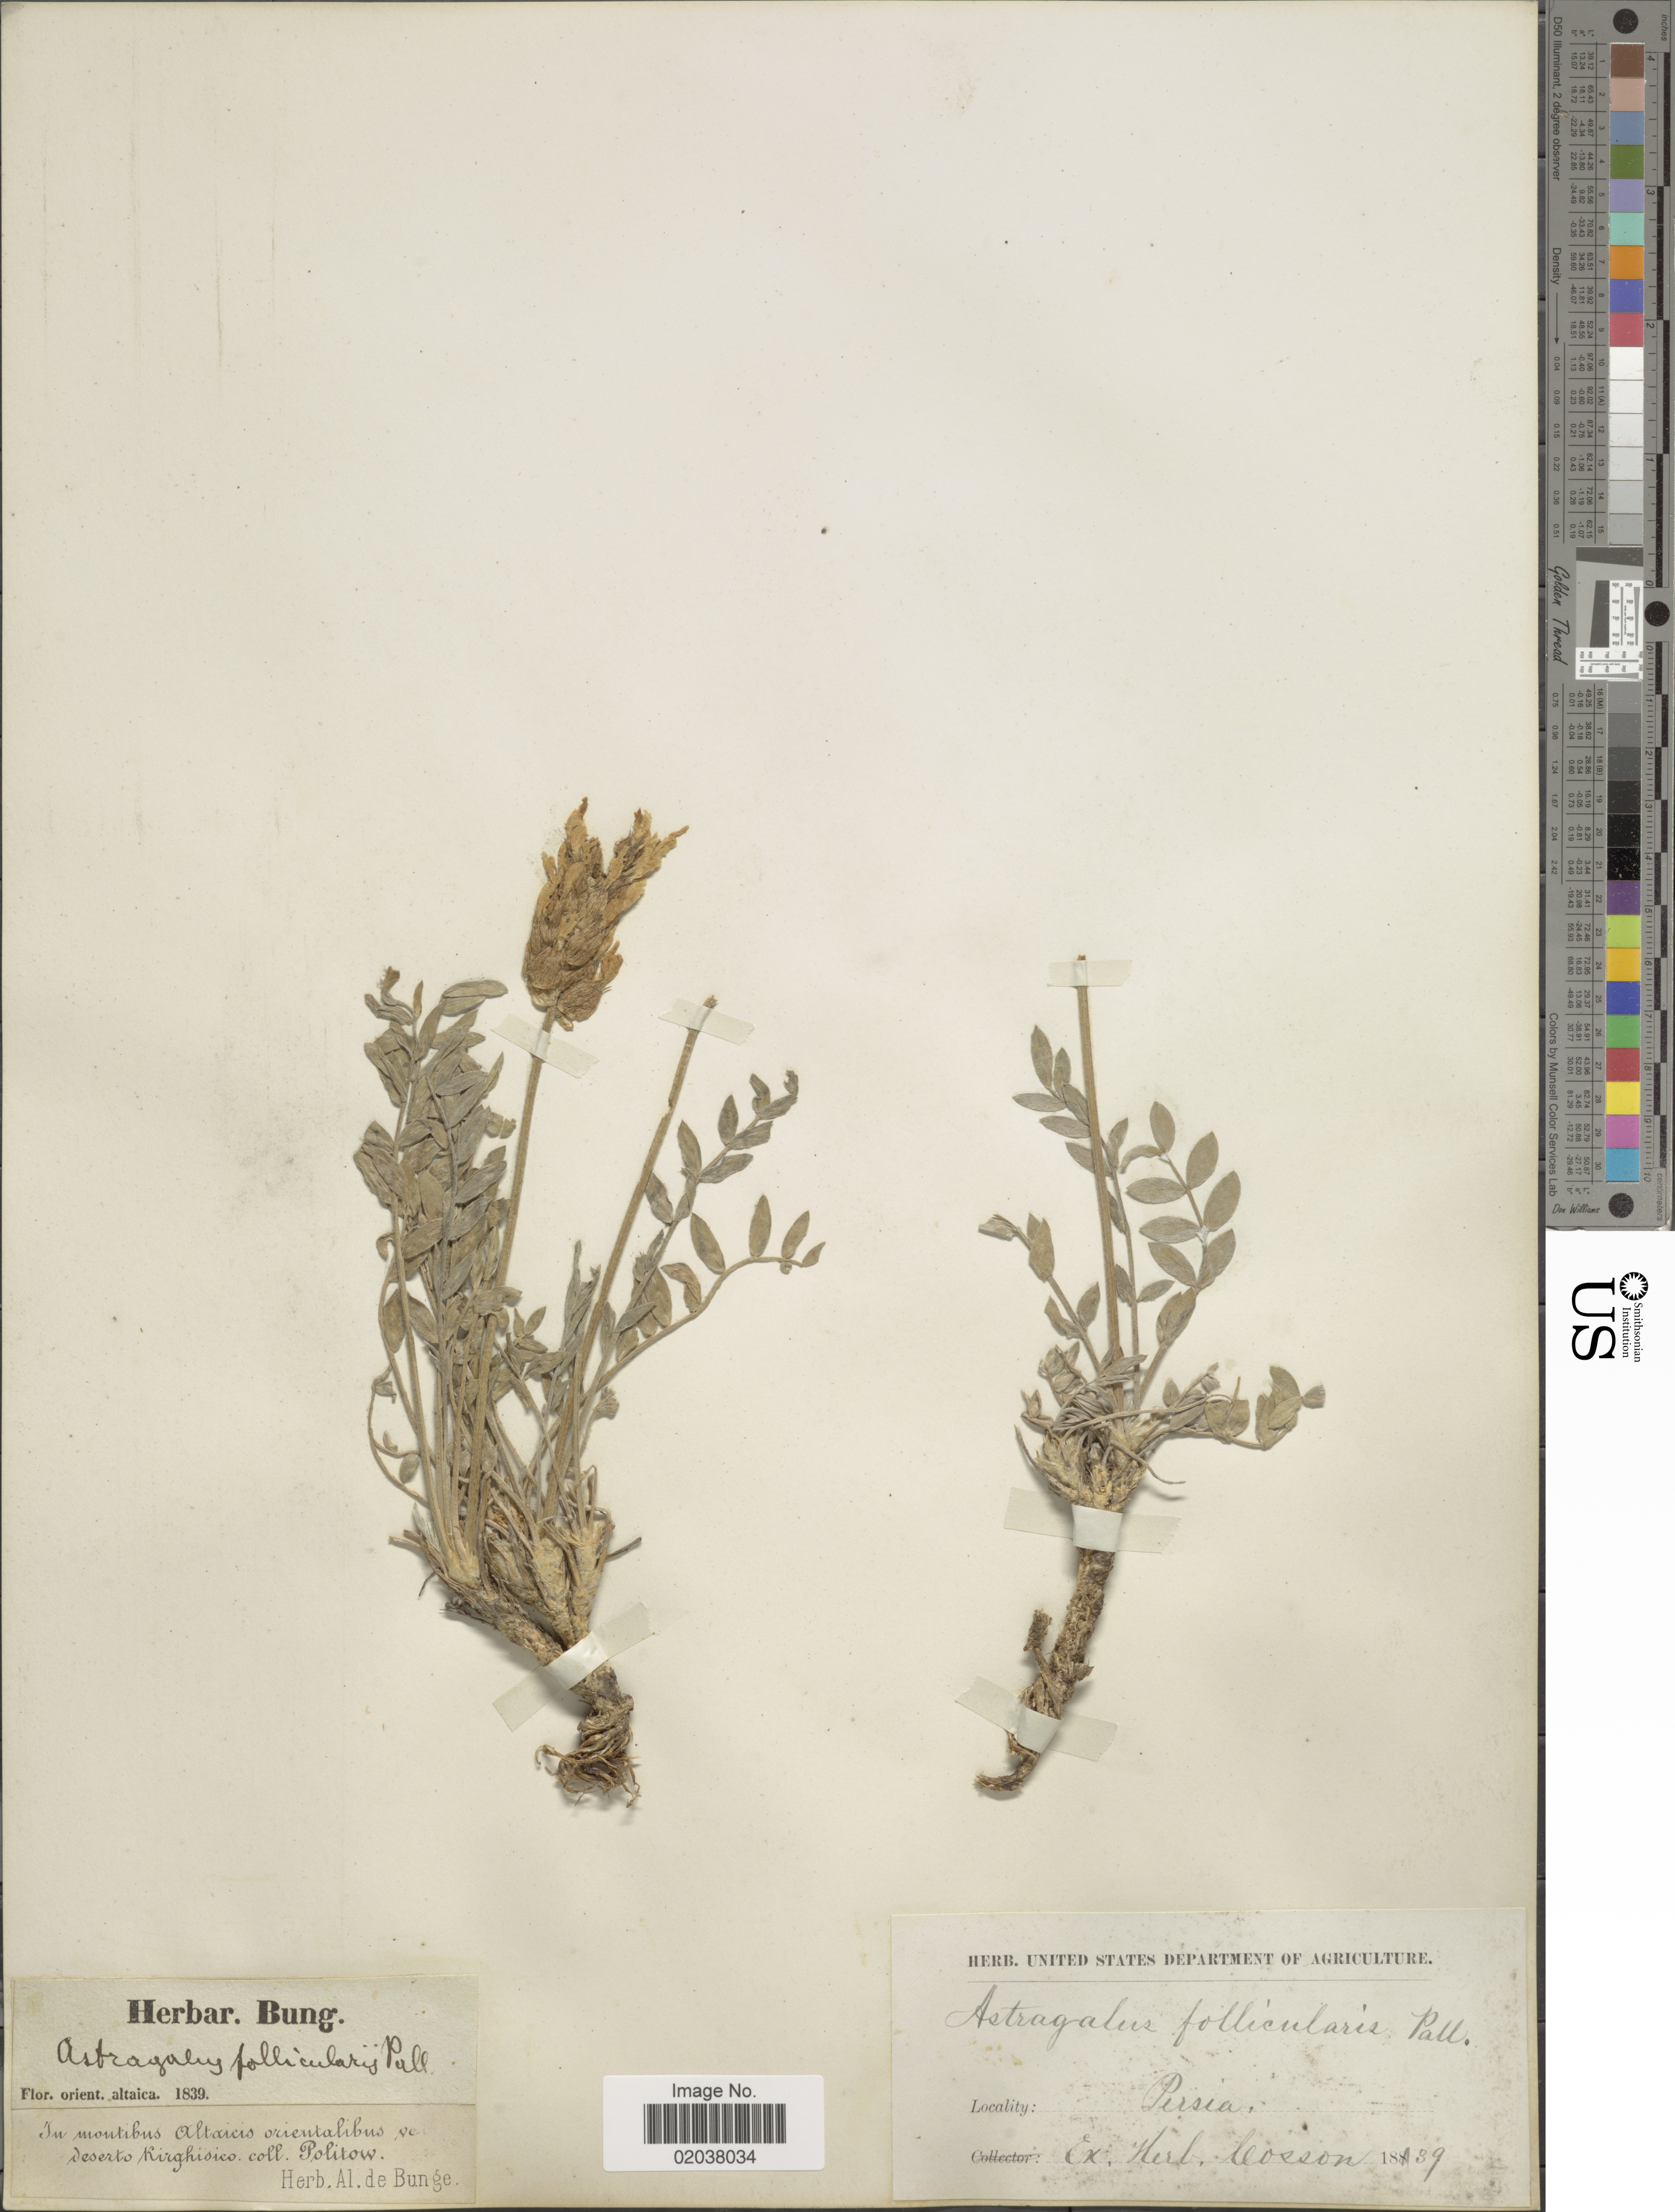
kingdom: Plantae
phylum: Tracheophyta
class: Magnoliopsida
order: Fabales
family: Fabaceae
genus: Astragalus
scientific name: Astragalus follicularis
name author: Pall.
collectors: -. Politow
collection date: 1839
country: Iran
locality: In montibus Altaicis orientalibus [illegible text] deserto Kirghisico. Persia